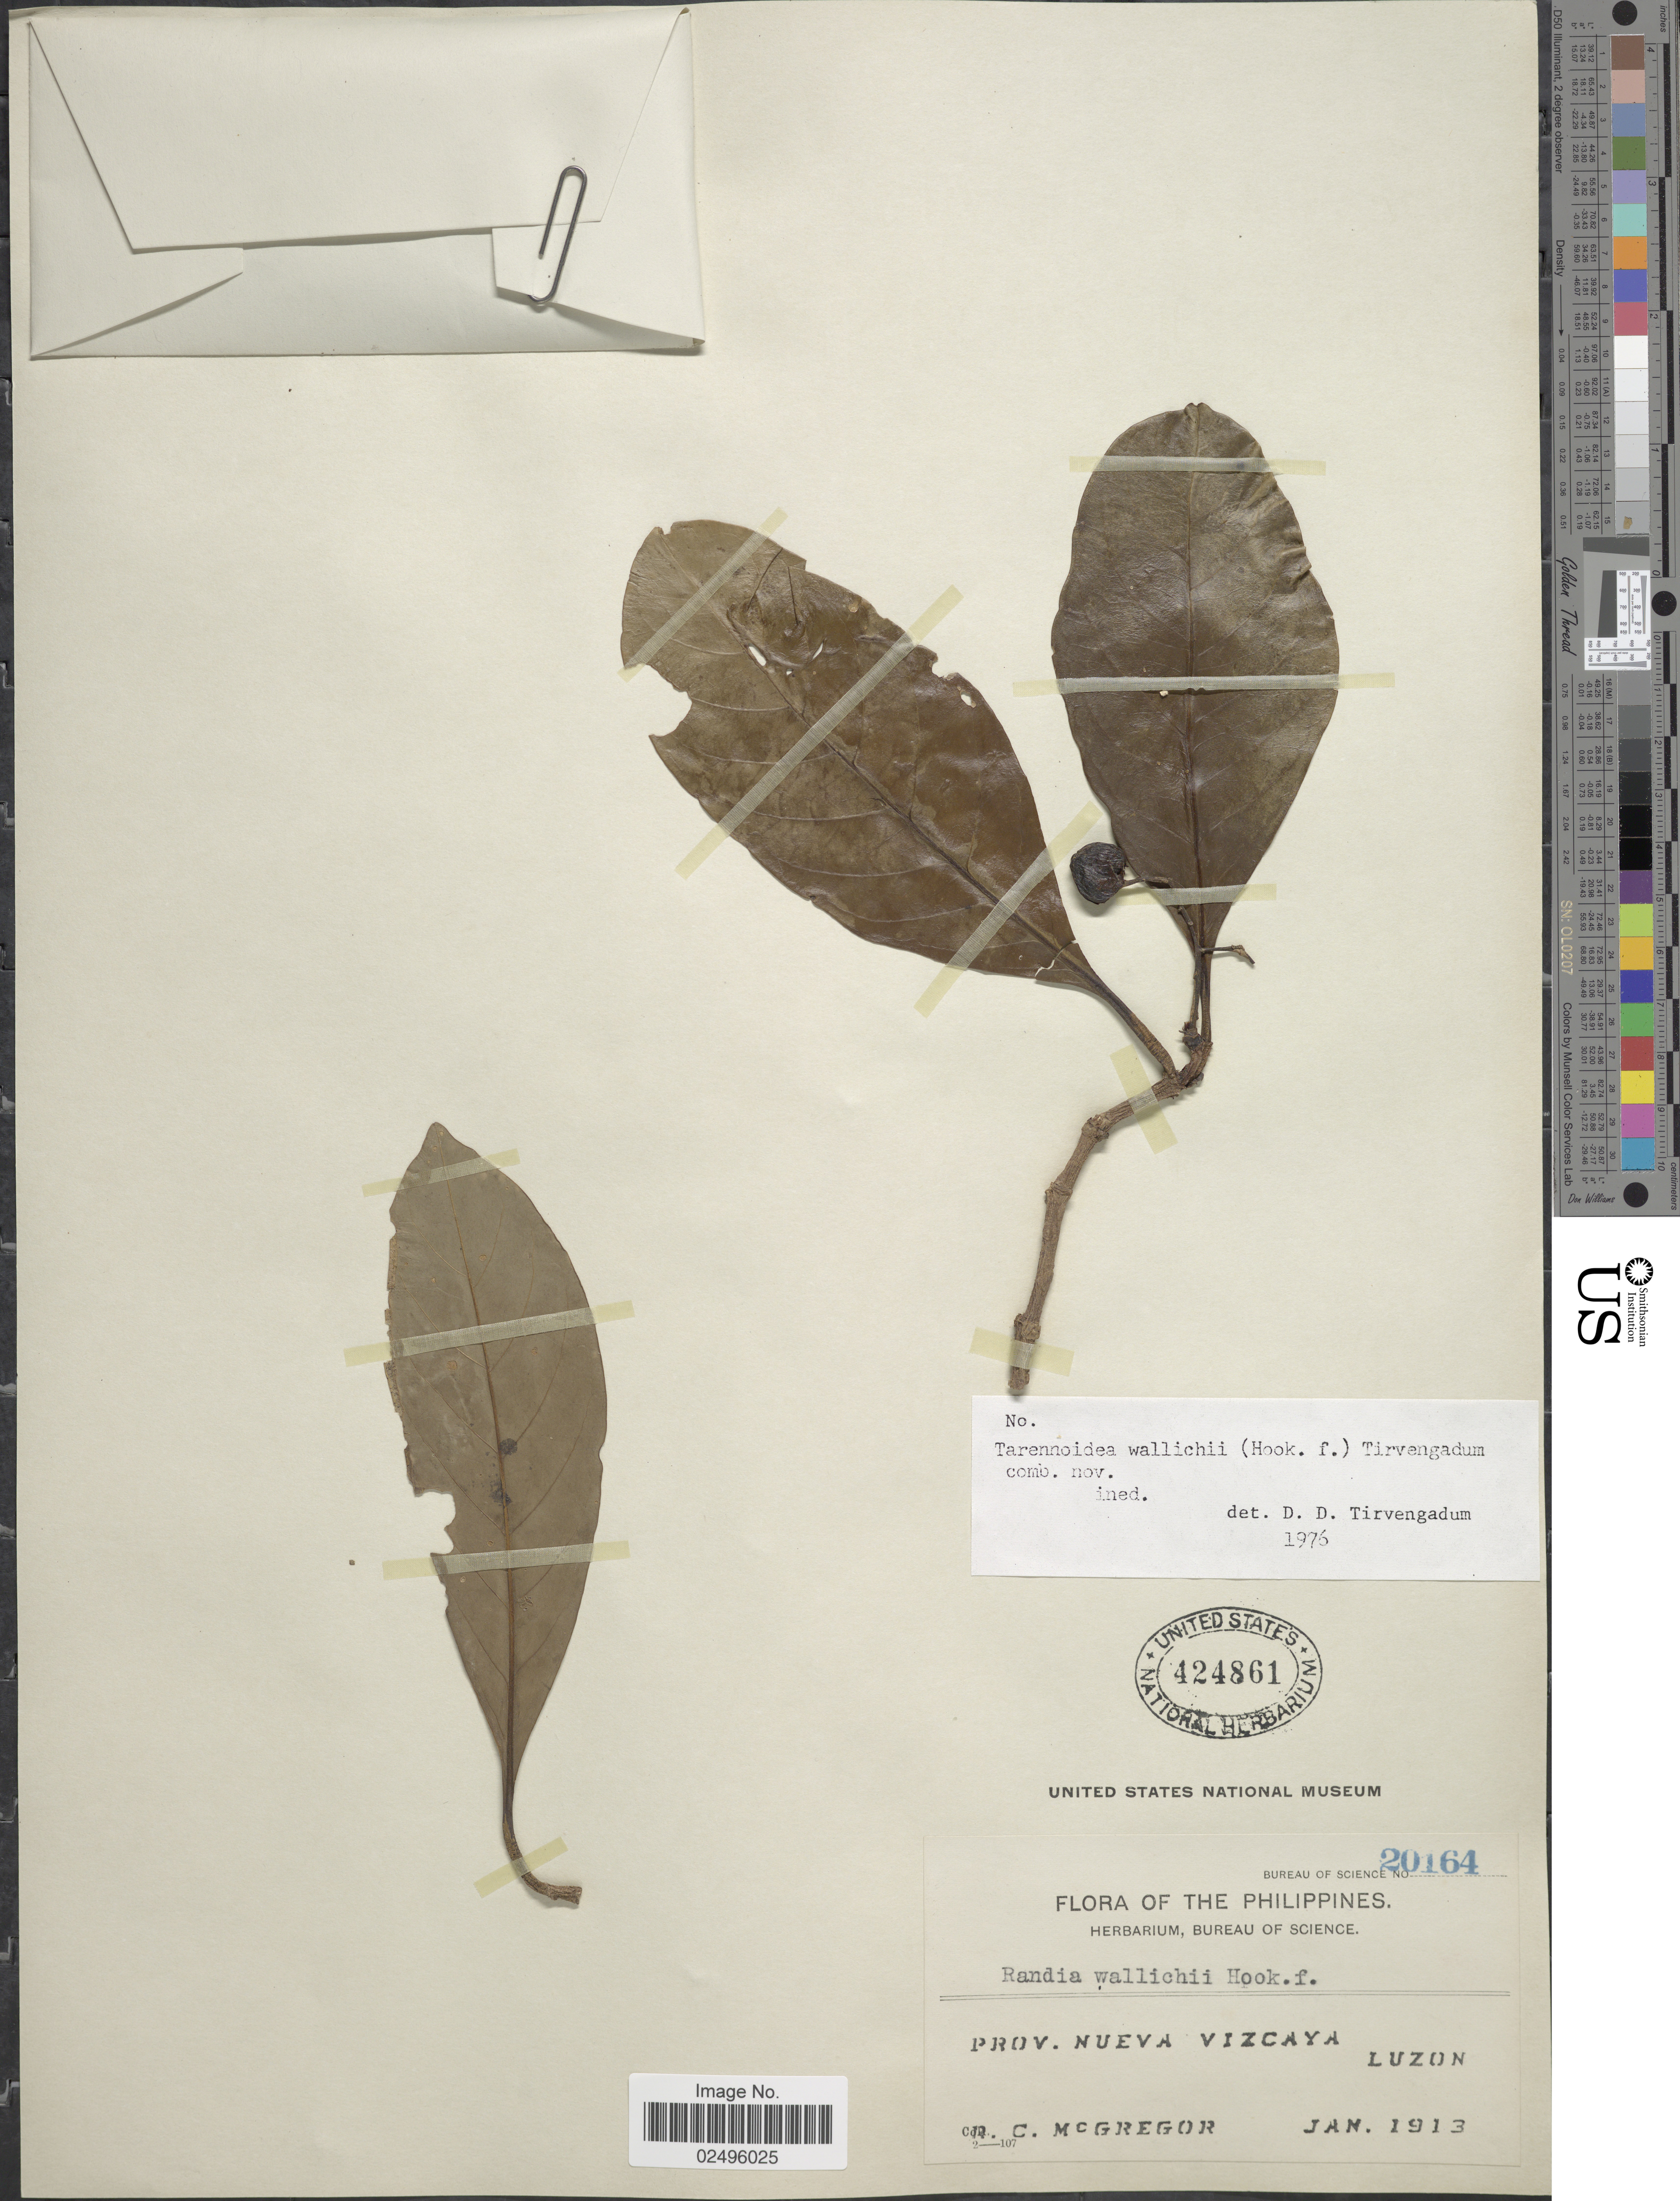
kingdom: Plantae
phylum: Tracheophyta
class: Magnoliopsida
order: Gentianales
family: Rubiaceae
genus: Tarennoidea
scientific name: Tarennoidea wallichii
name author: (Hook. f.) Tirveng. & Sastre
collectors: R. C. McGregor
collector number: Bureau of Science 20164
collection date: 1913-01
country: Philippines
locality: Prov. Nueva Vizcaya, Luzon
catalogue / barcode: US 424861